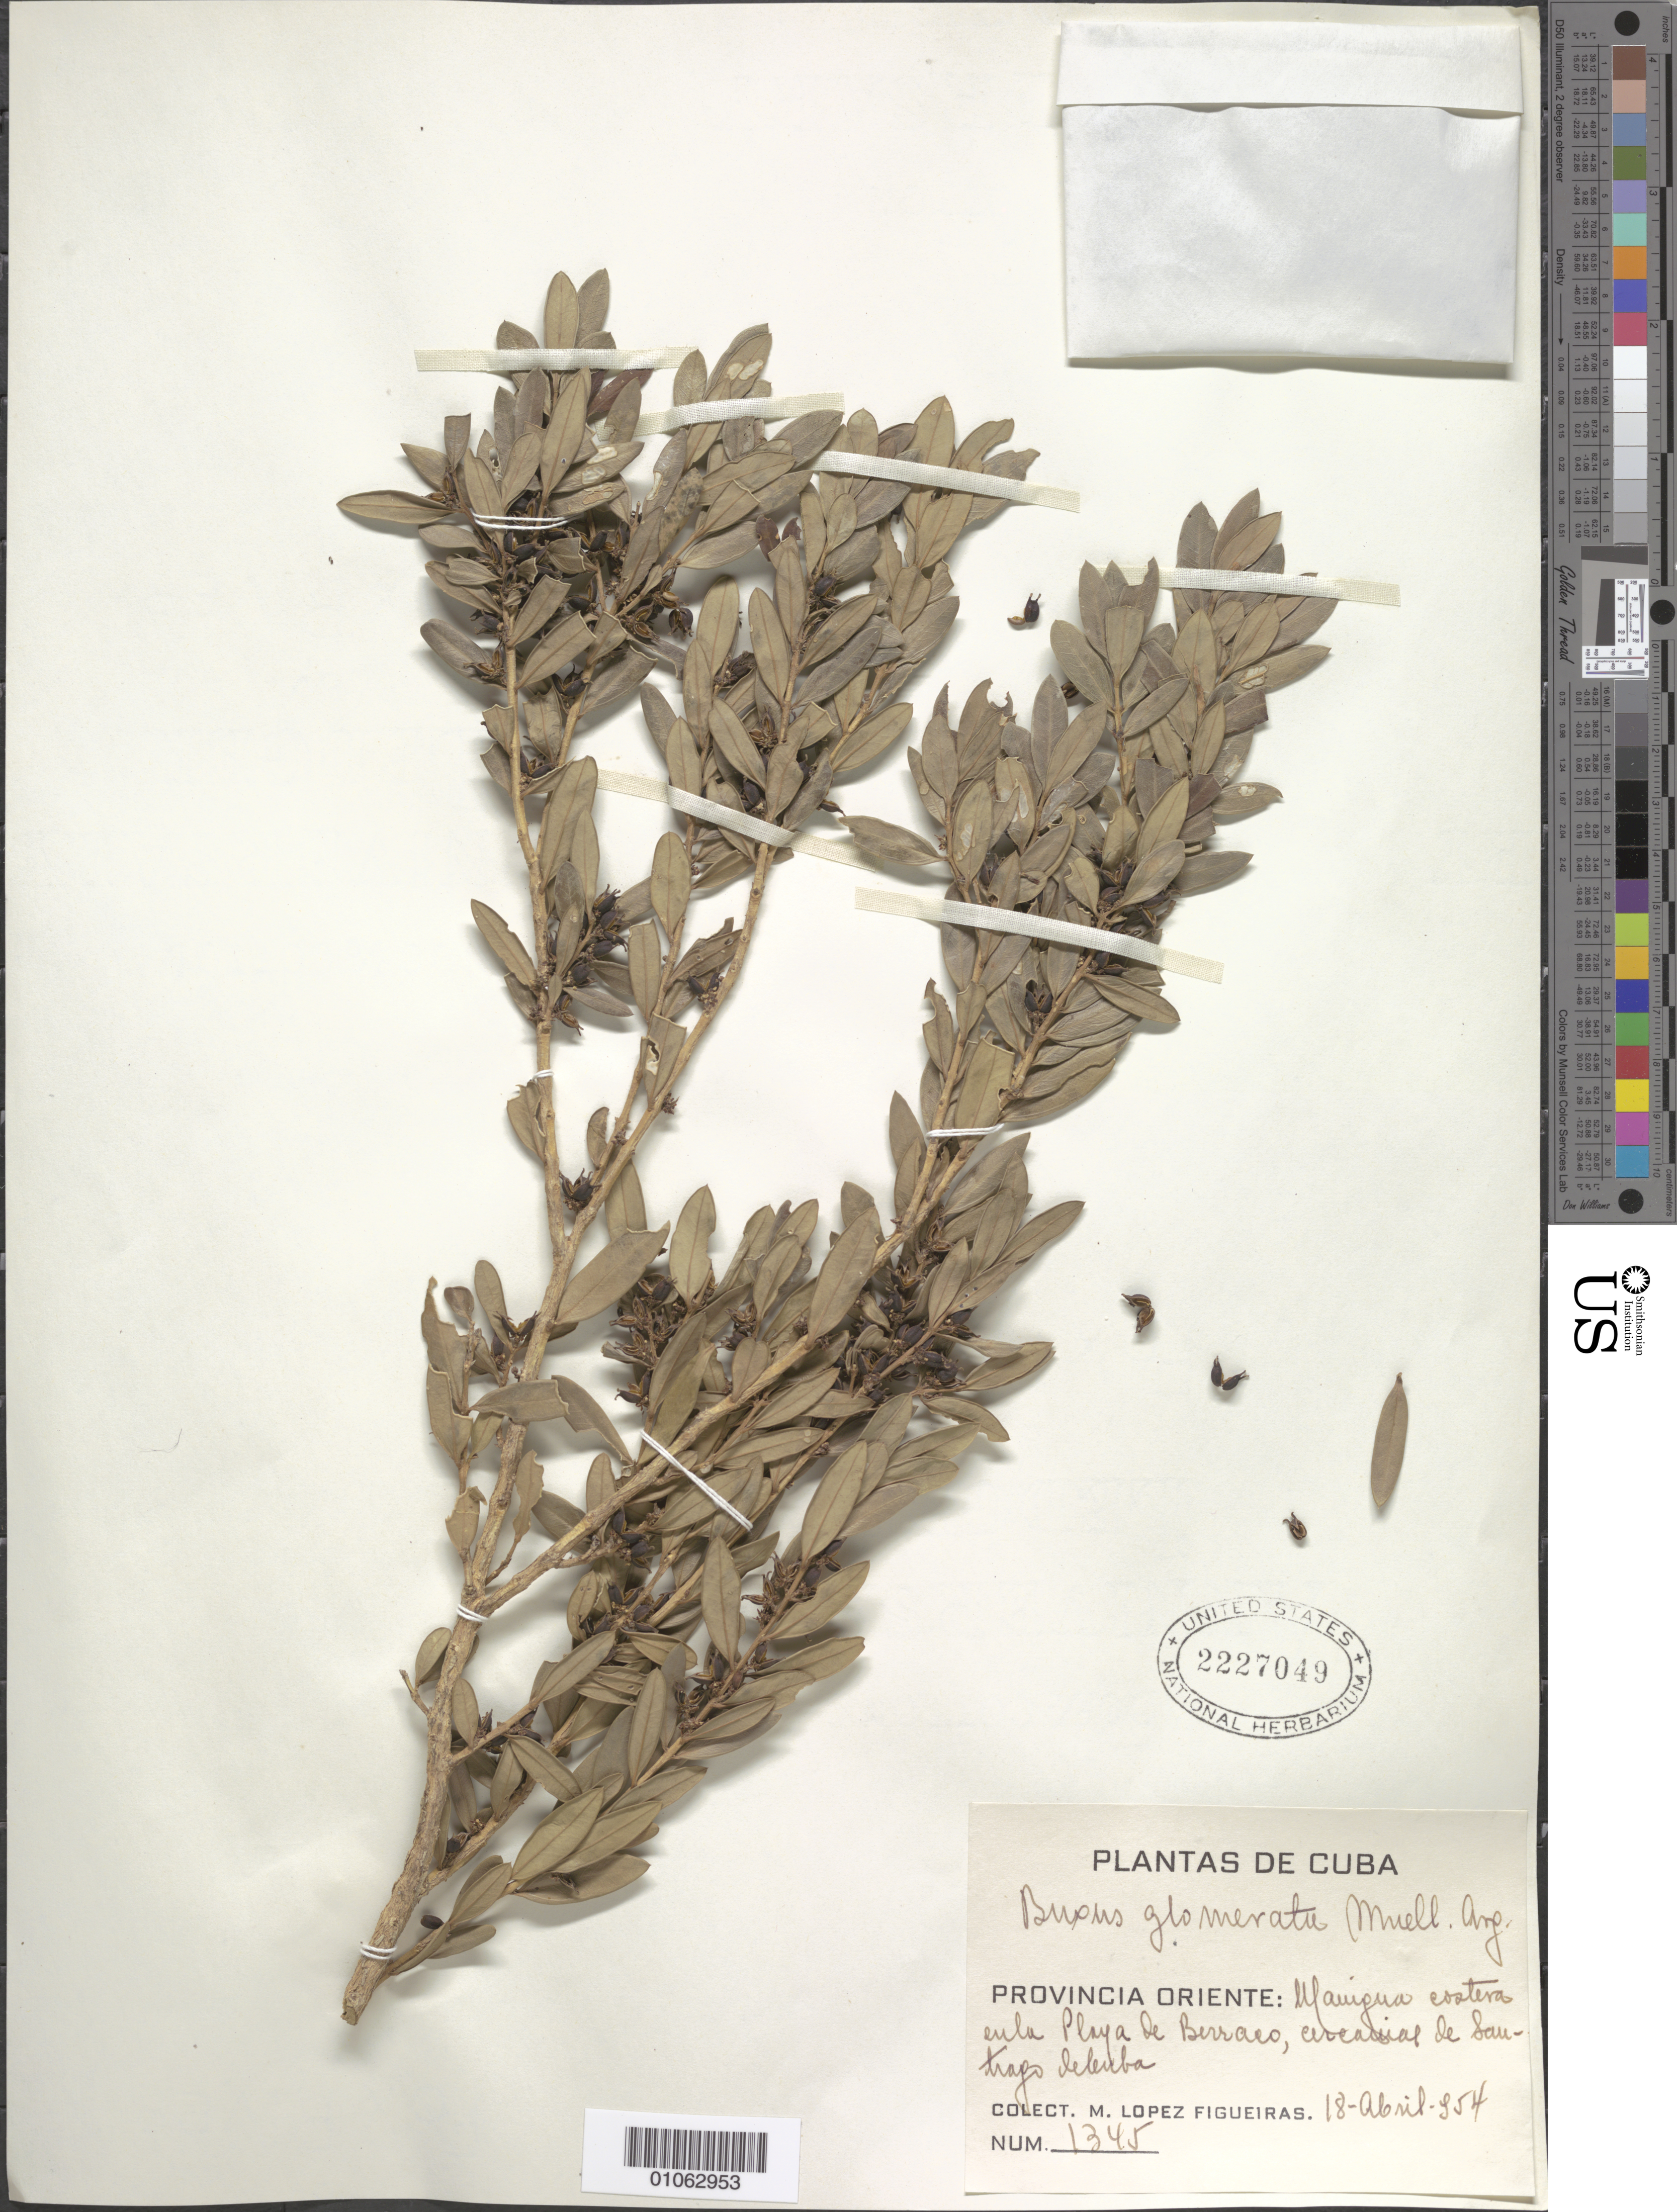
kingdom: Plantae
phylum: Tracheophyta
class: Magnoliopsida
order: Buxales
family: Buxaceae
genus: Buxus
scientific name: Buxus glomerata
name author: (Griseb.) Müll. Arg.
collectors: M. López Figueiras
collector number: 1345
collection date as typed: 18 Apr 1954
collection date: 1954-04-18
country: Cuba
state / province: Oriente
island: Cuba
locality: En la playa de Barracao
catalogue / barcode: US 2227049